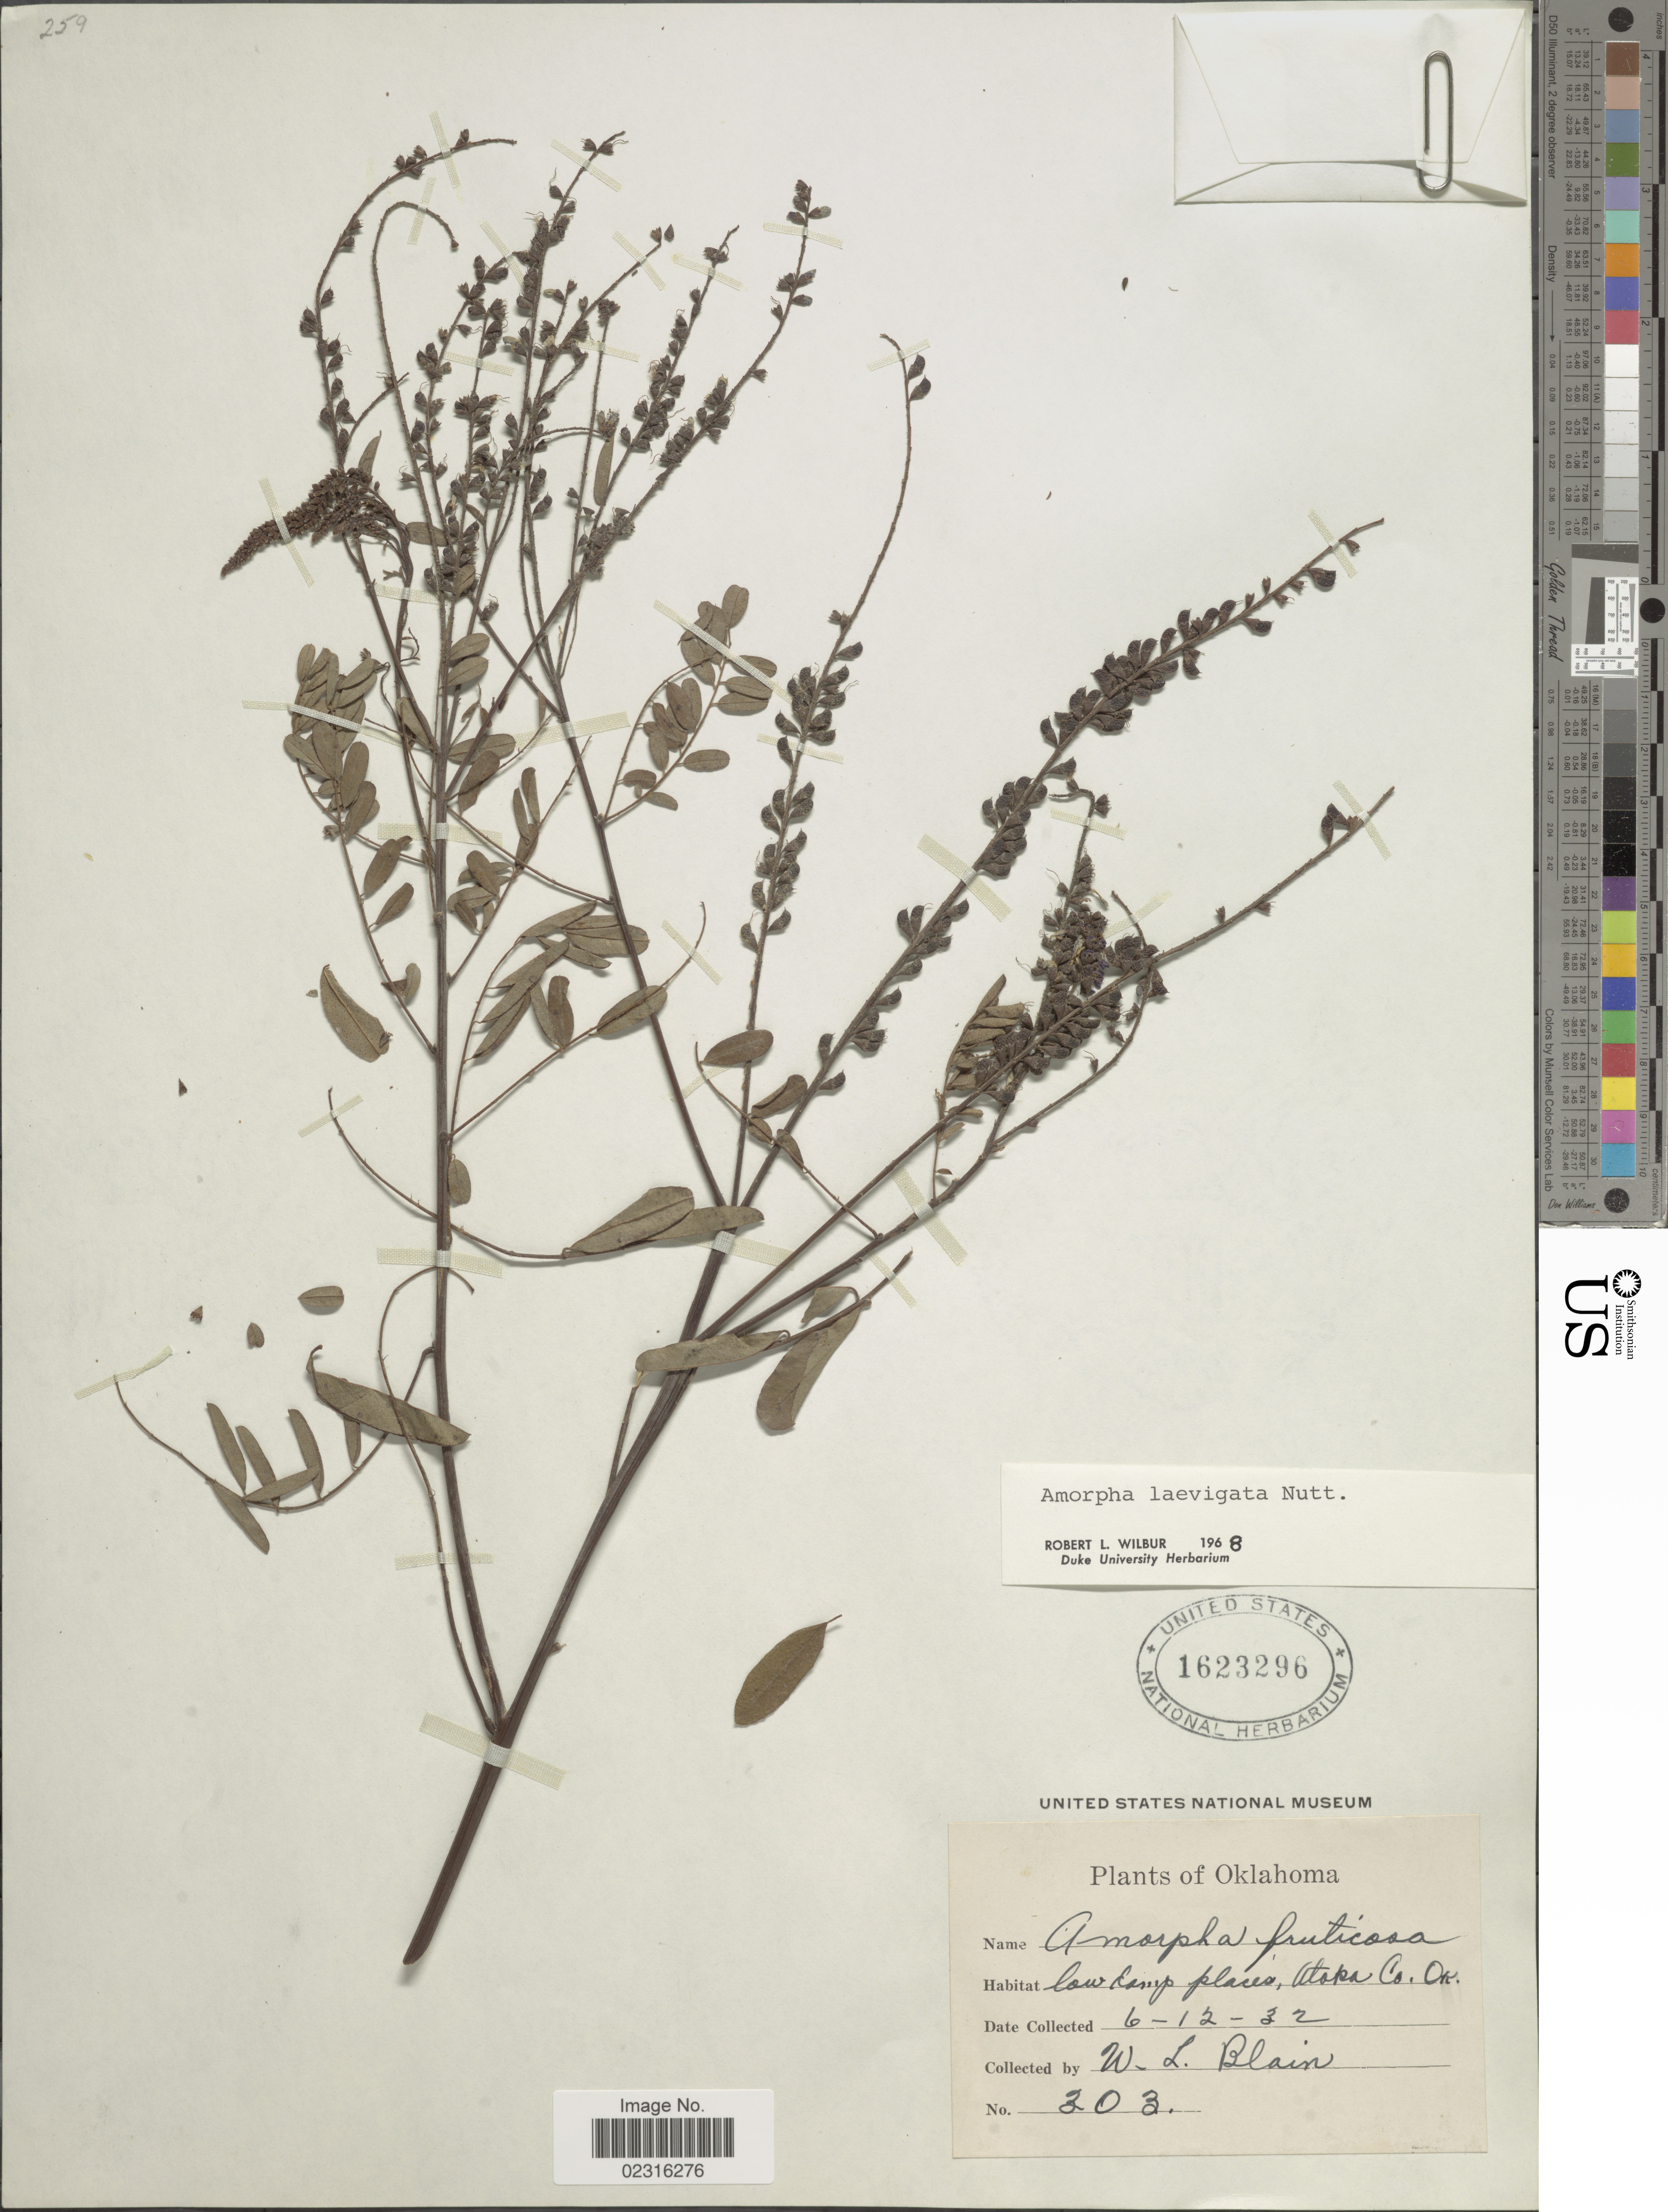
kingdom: Plantae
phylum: Tracheophyta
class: Magnoliopsida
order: Fabales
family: Fabaceae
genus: Amorpha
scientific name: Amorpha laevigata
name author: Nutt.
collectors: W. Blain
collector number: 303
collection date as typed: Transcribed d/m/y: 12/6/32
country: United States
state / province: Oklahoma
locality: Low damo places, Atka Co.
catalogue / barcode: US 1623296